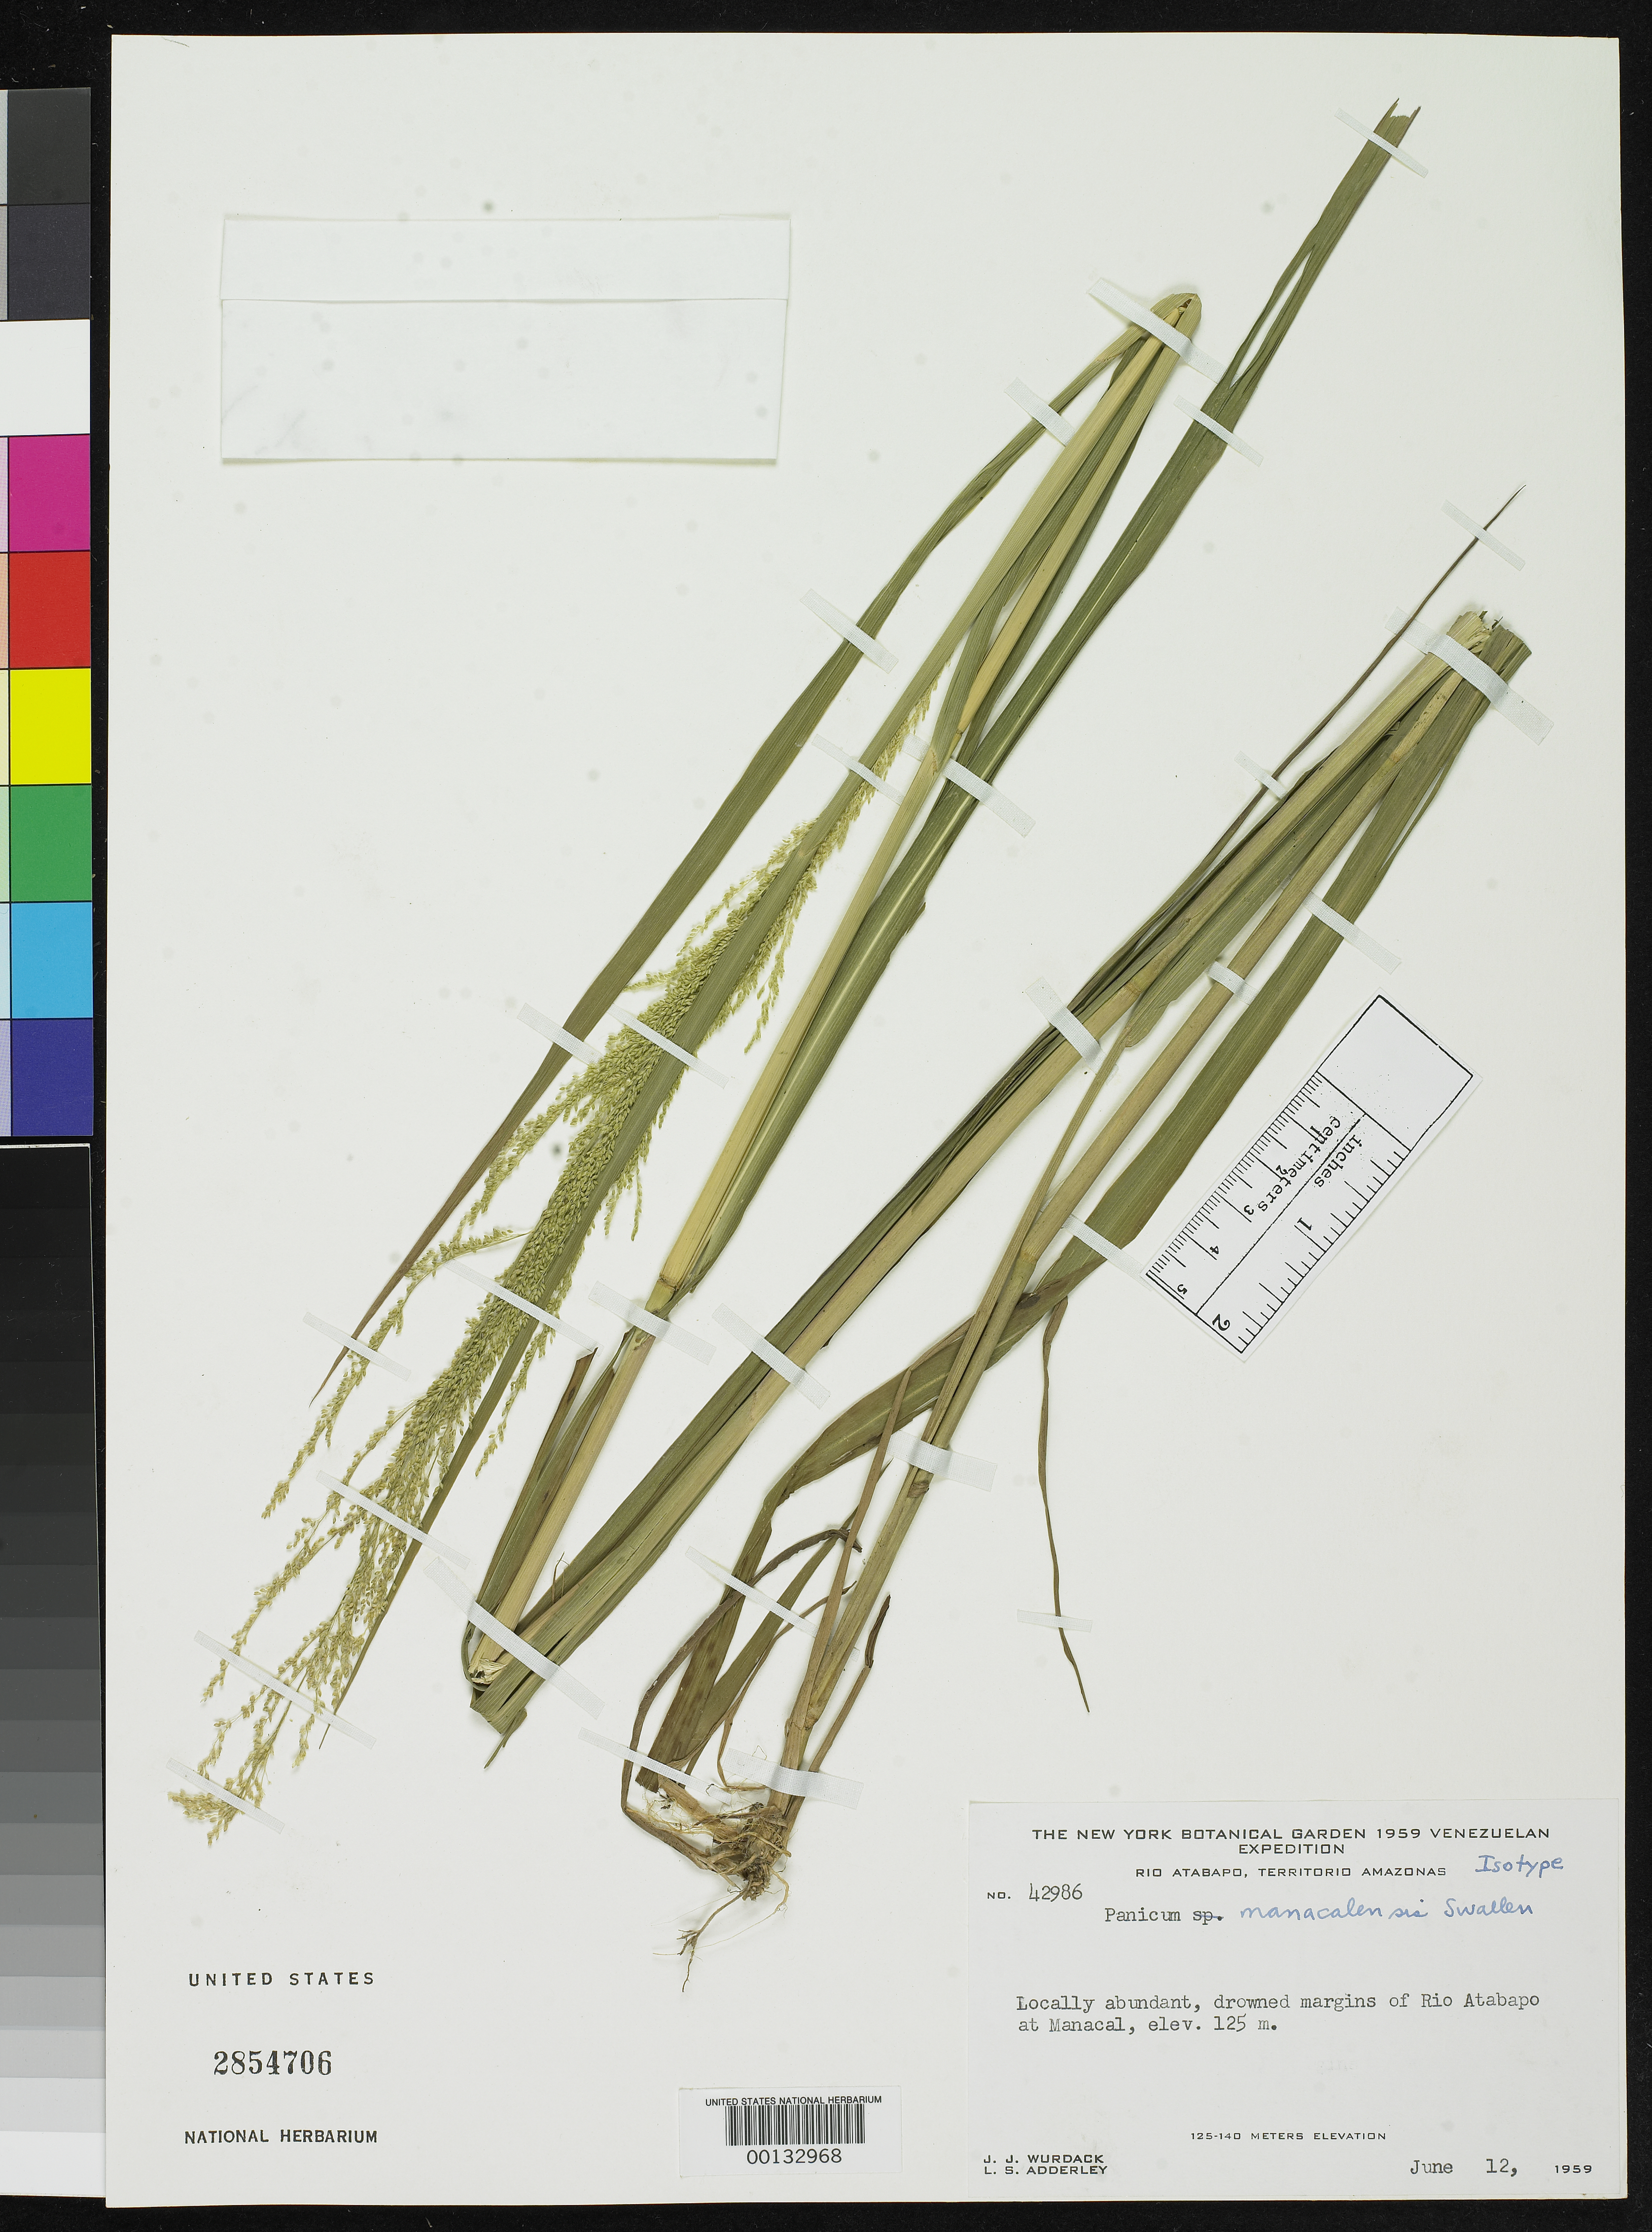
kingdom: Plantae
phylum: Tracheophyta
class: Liliopsida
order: Poales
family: Poaceae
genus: Panicum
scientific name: Panicum manacalense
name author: Swallen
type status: Isotype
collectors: J. J. Wurdack & L. S. Adderley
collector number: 42986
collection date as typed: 12 Jun 1959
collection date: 1959-06-12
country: Venezuela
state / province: Amazonas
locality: Rio Atabapo at Manacal.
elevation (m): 125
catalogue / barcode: US 2854706